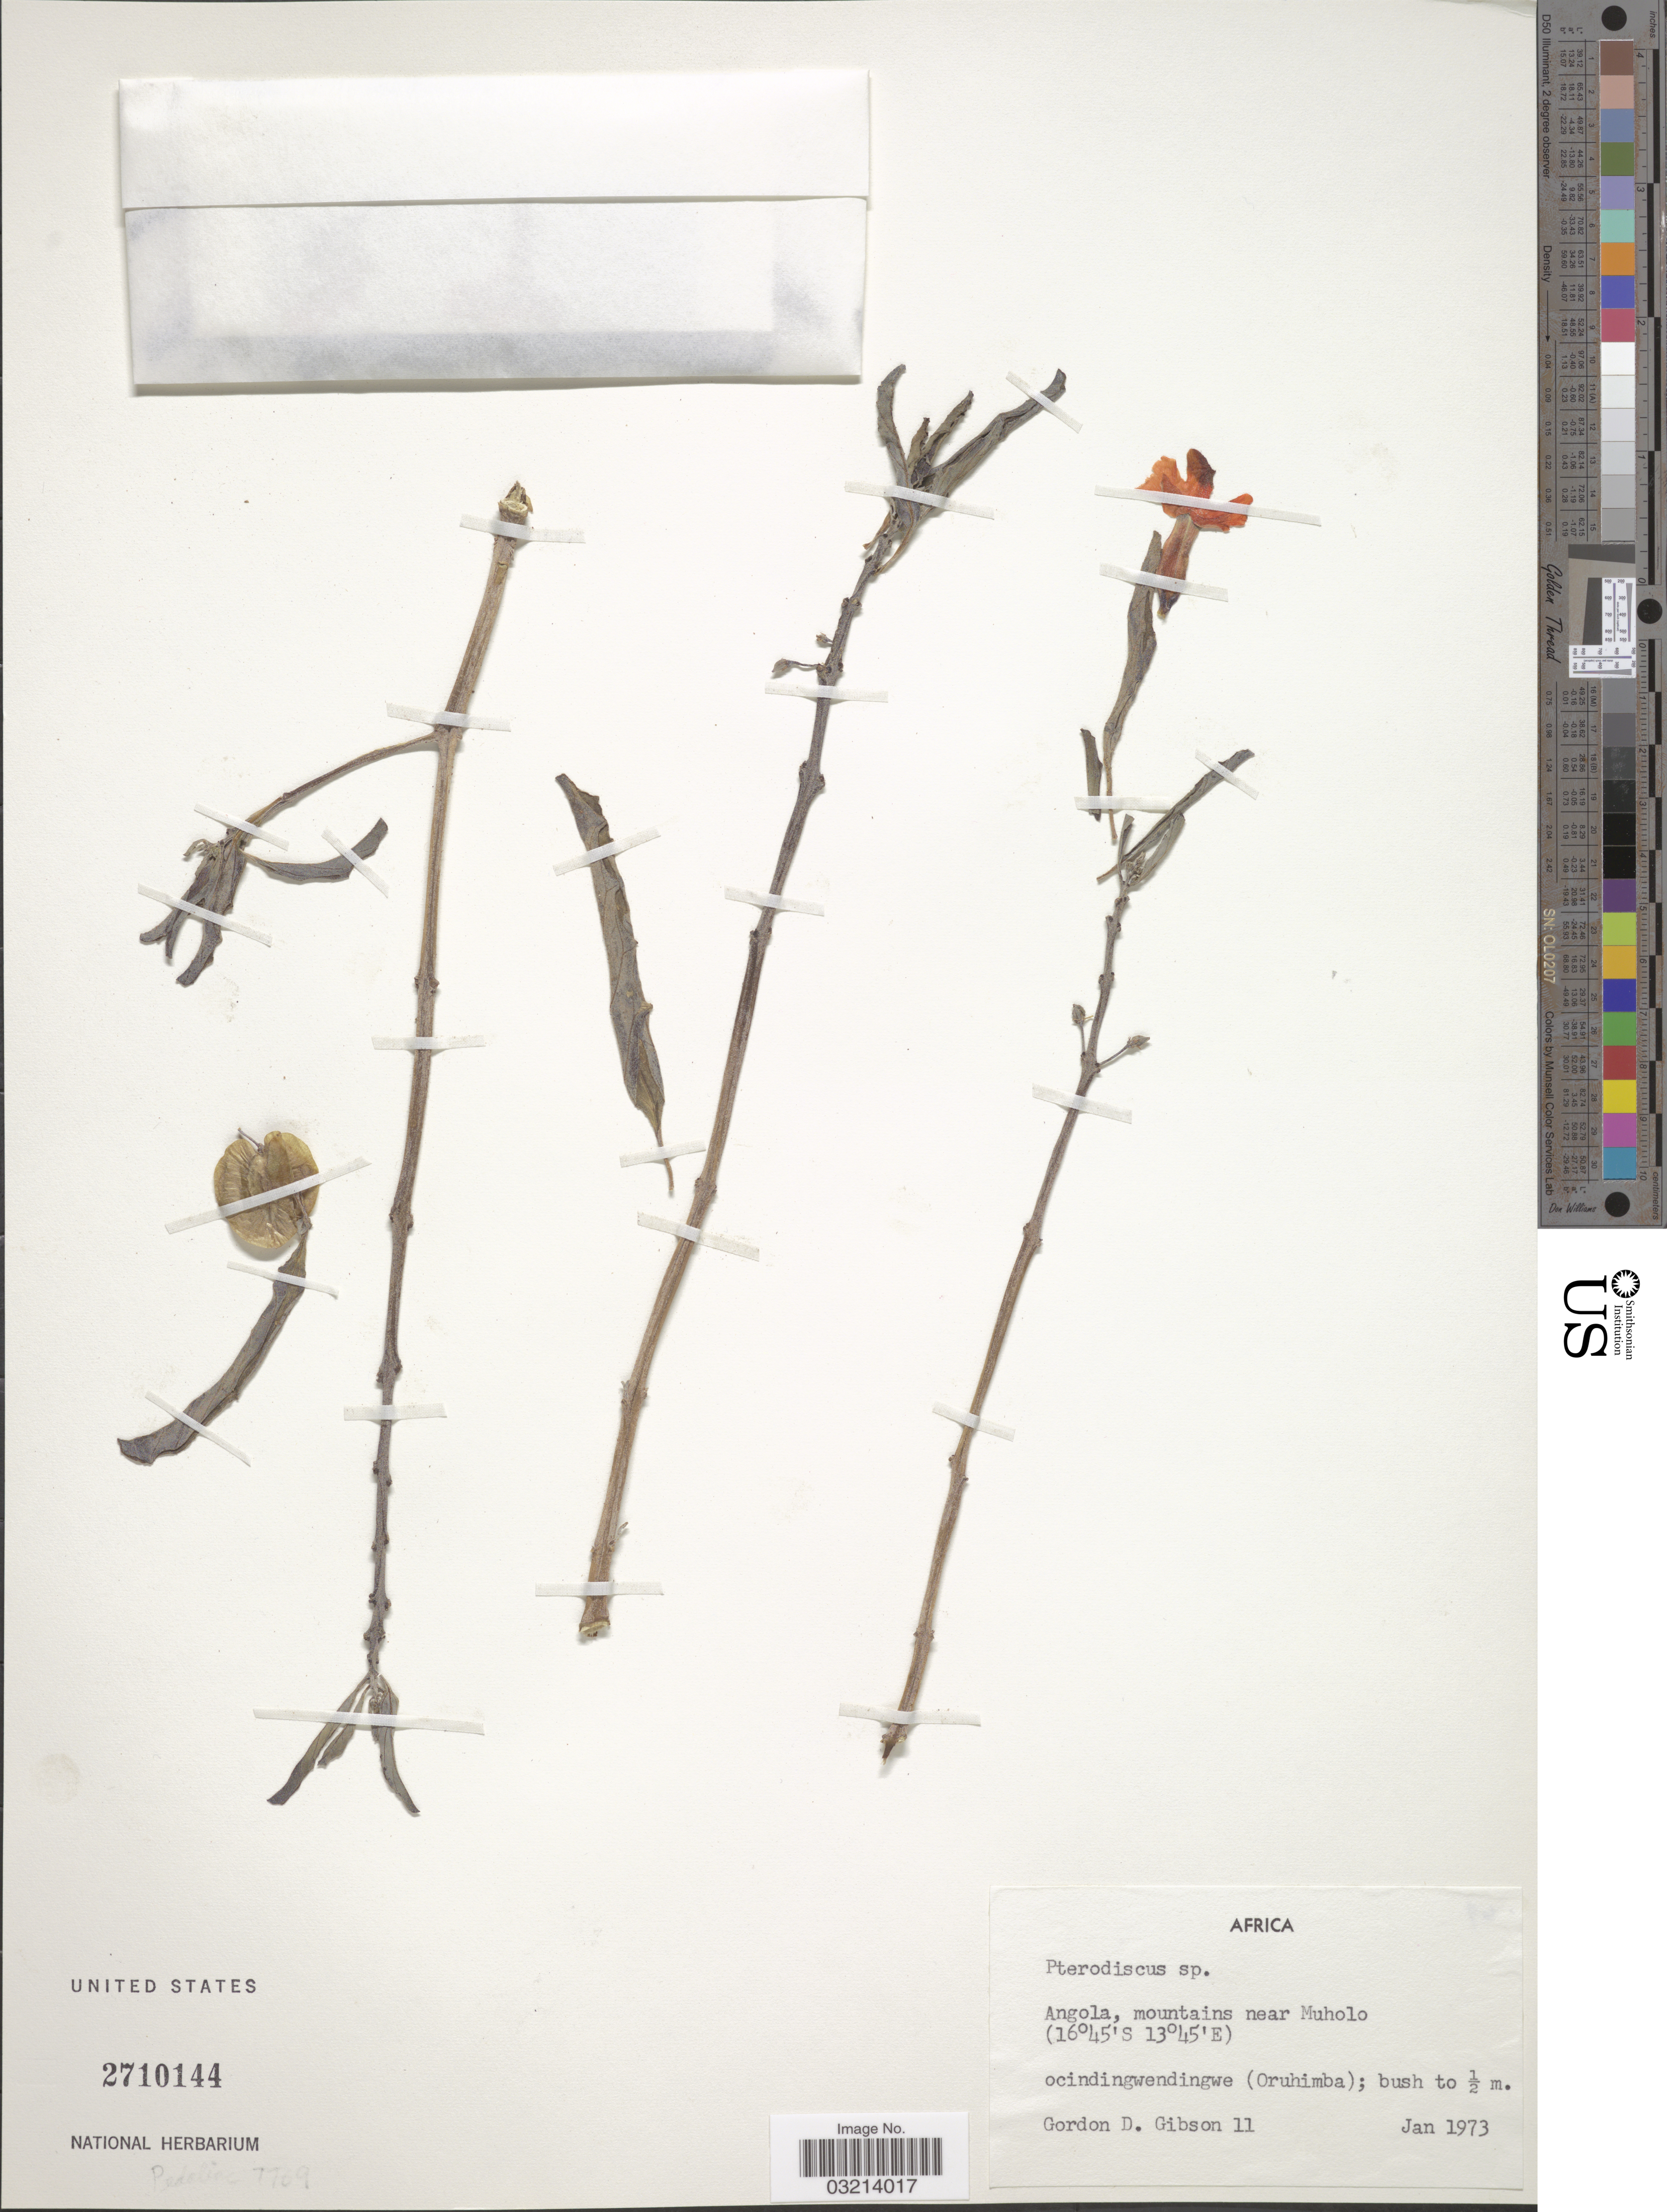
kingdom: Plantae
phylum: Tracheophyta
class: Magnoliopsida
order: Lamiales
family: Pedaliaceae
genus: Pterodiscus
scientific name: Pterodiscus sp.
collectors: G. D. Gibson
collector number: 11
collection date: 1973-01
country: Angola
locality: Mountains near Muholo.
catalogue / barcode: US 2710144